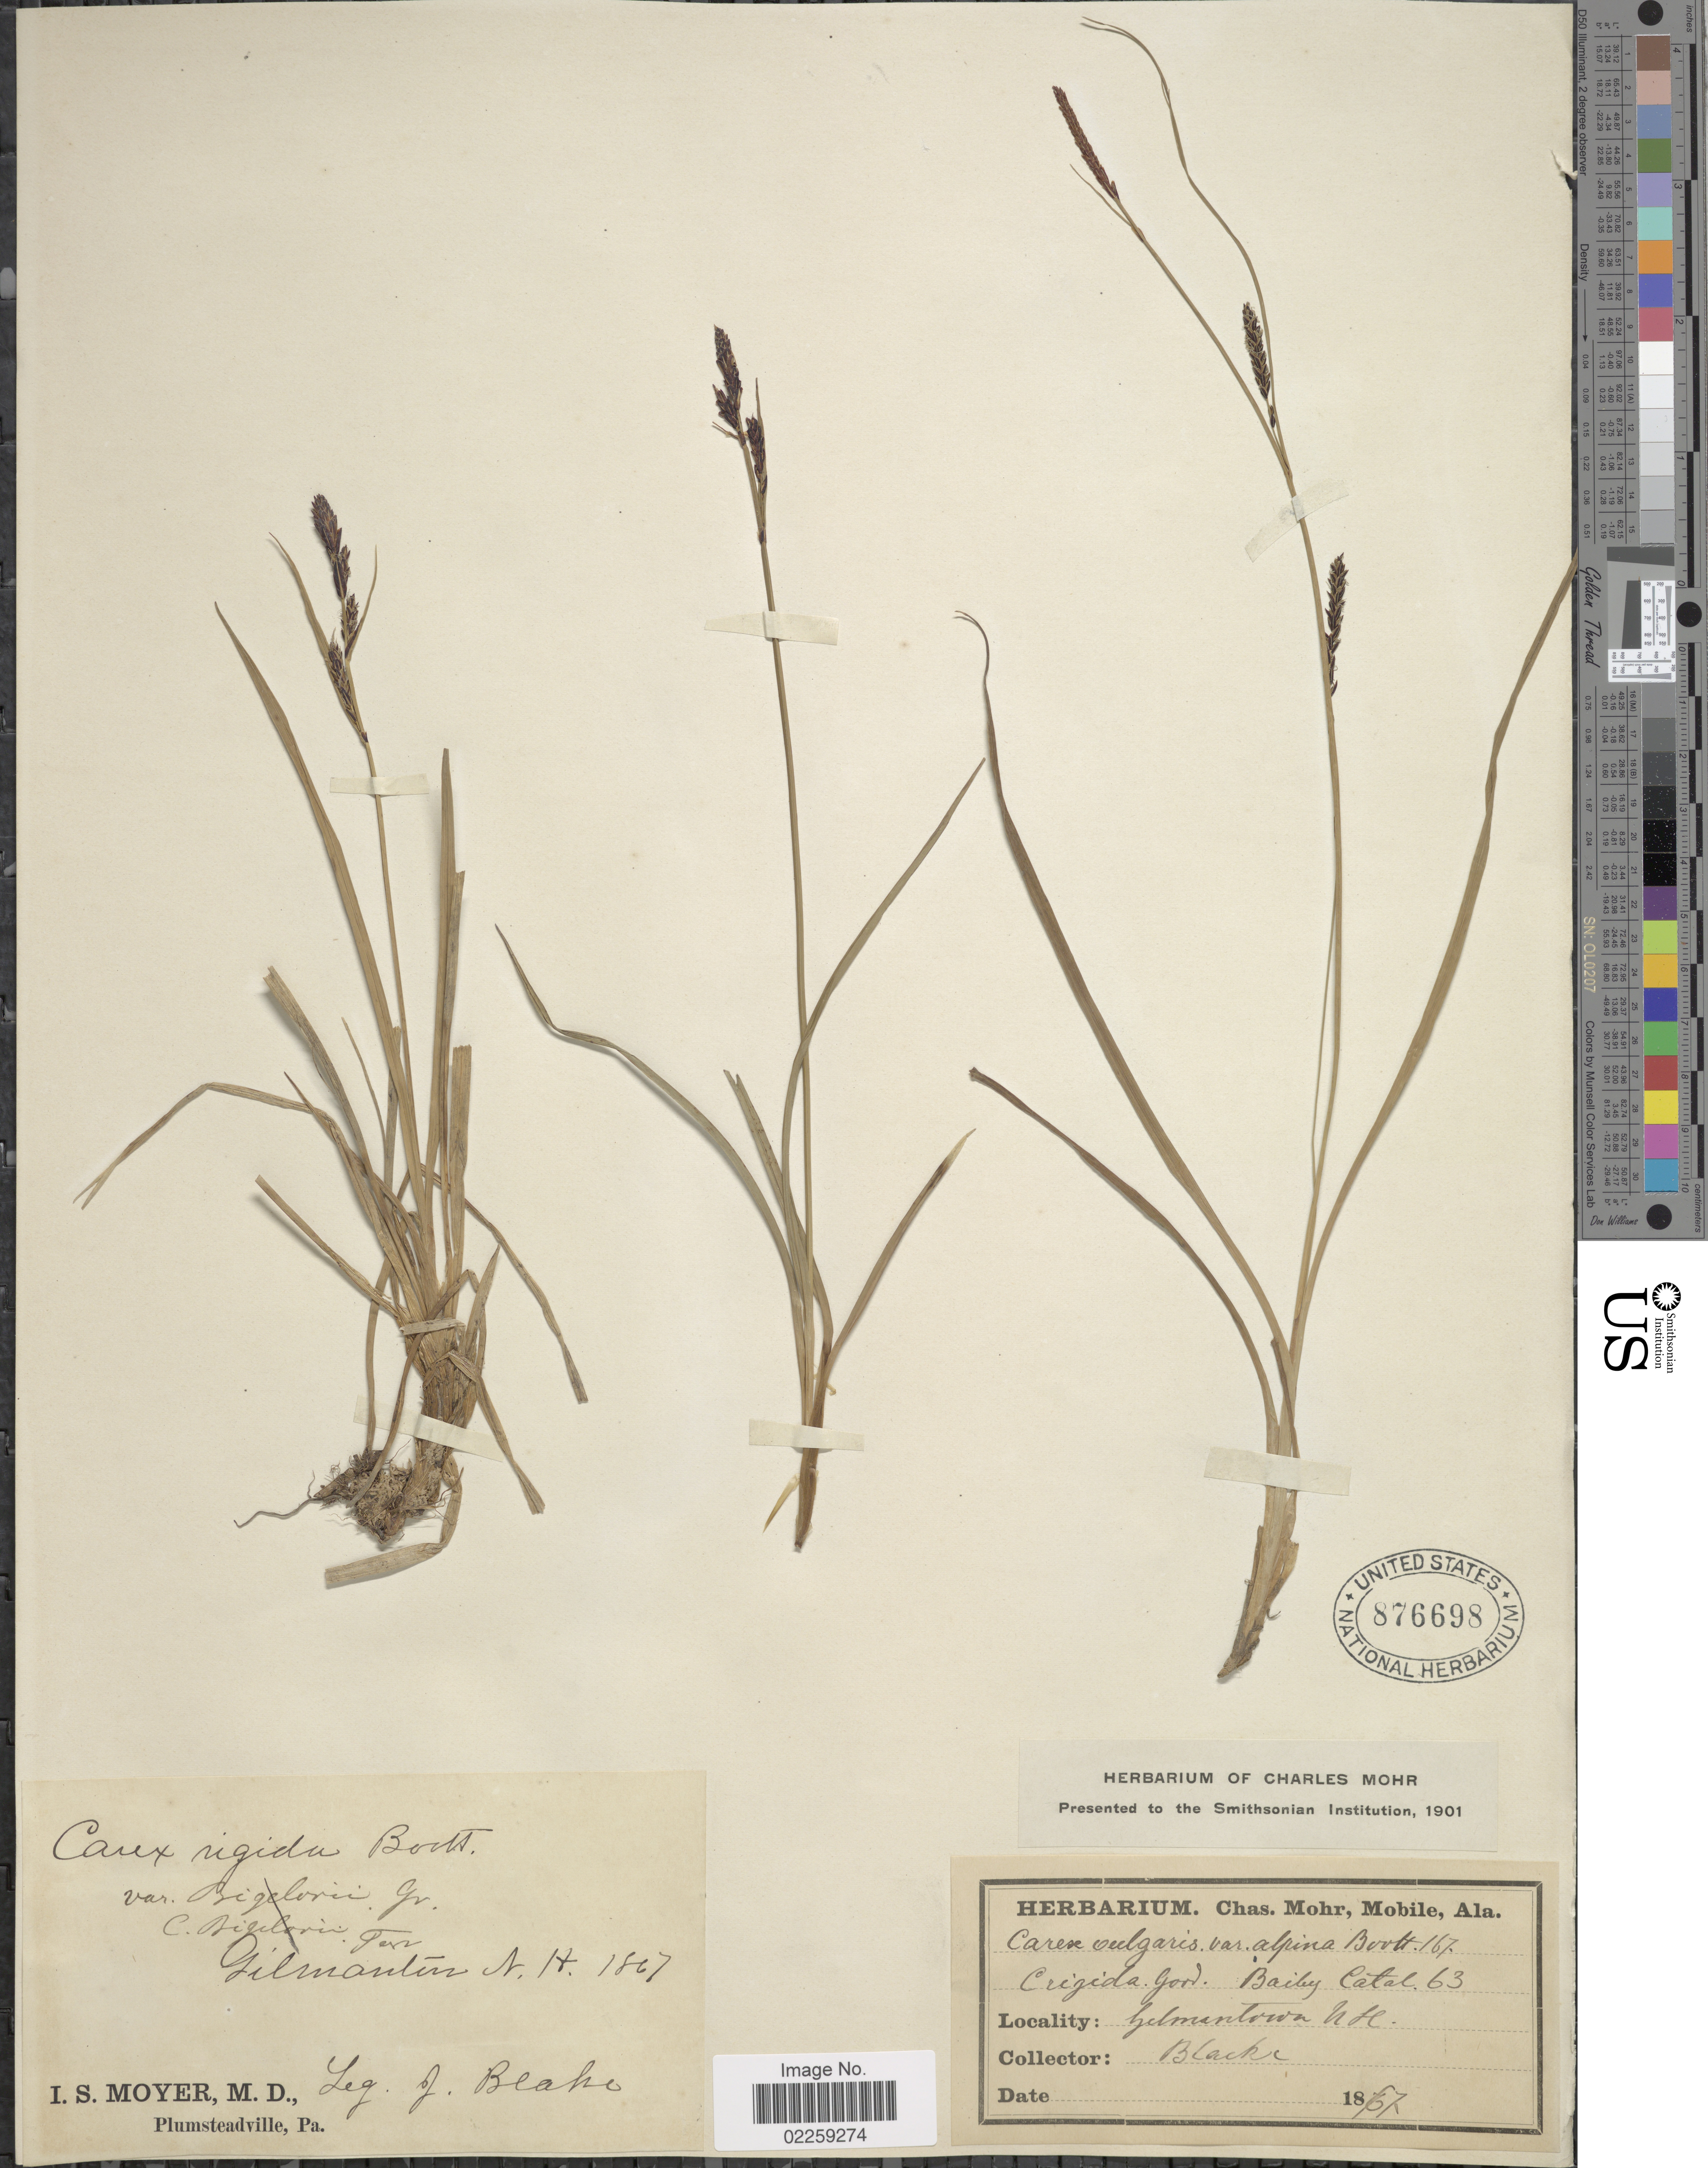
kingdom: Plantae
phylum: Tracheophyta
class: Liliopsida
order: Poales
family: Cyperaceae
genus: Carex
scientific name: Carex bigelowii subsp. bigelowii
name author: Torr. ex Schwein.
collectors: J. Blake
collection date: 1867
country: United States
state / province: New Hampshire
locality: Gilmantown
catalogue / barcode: US 876698